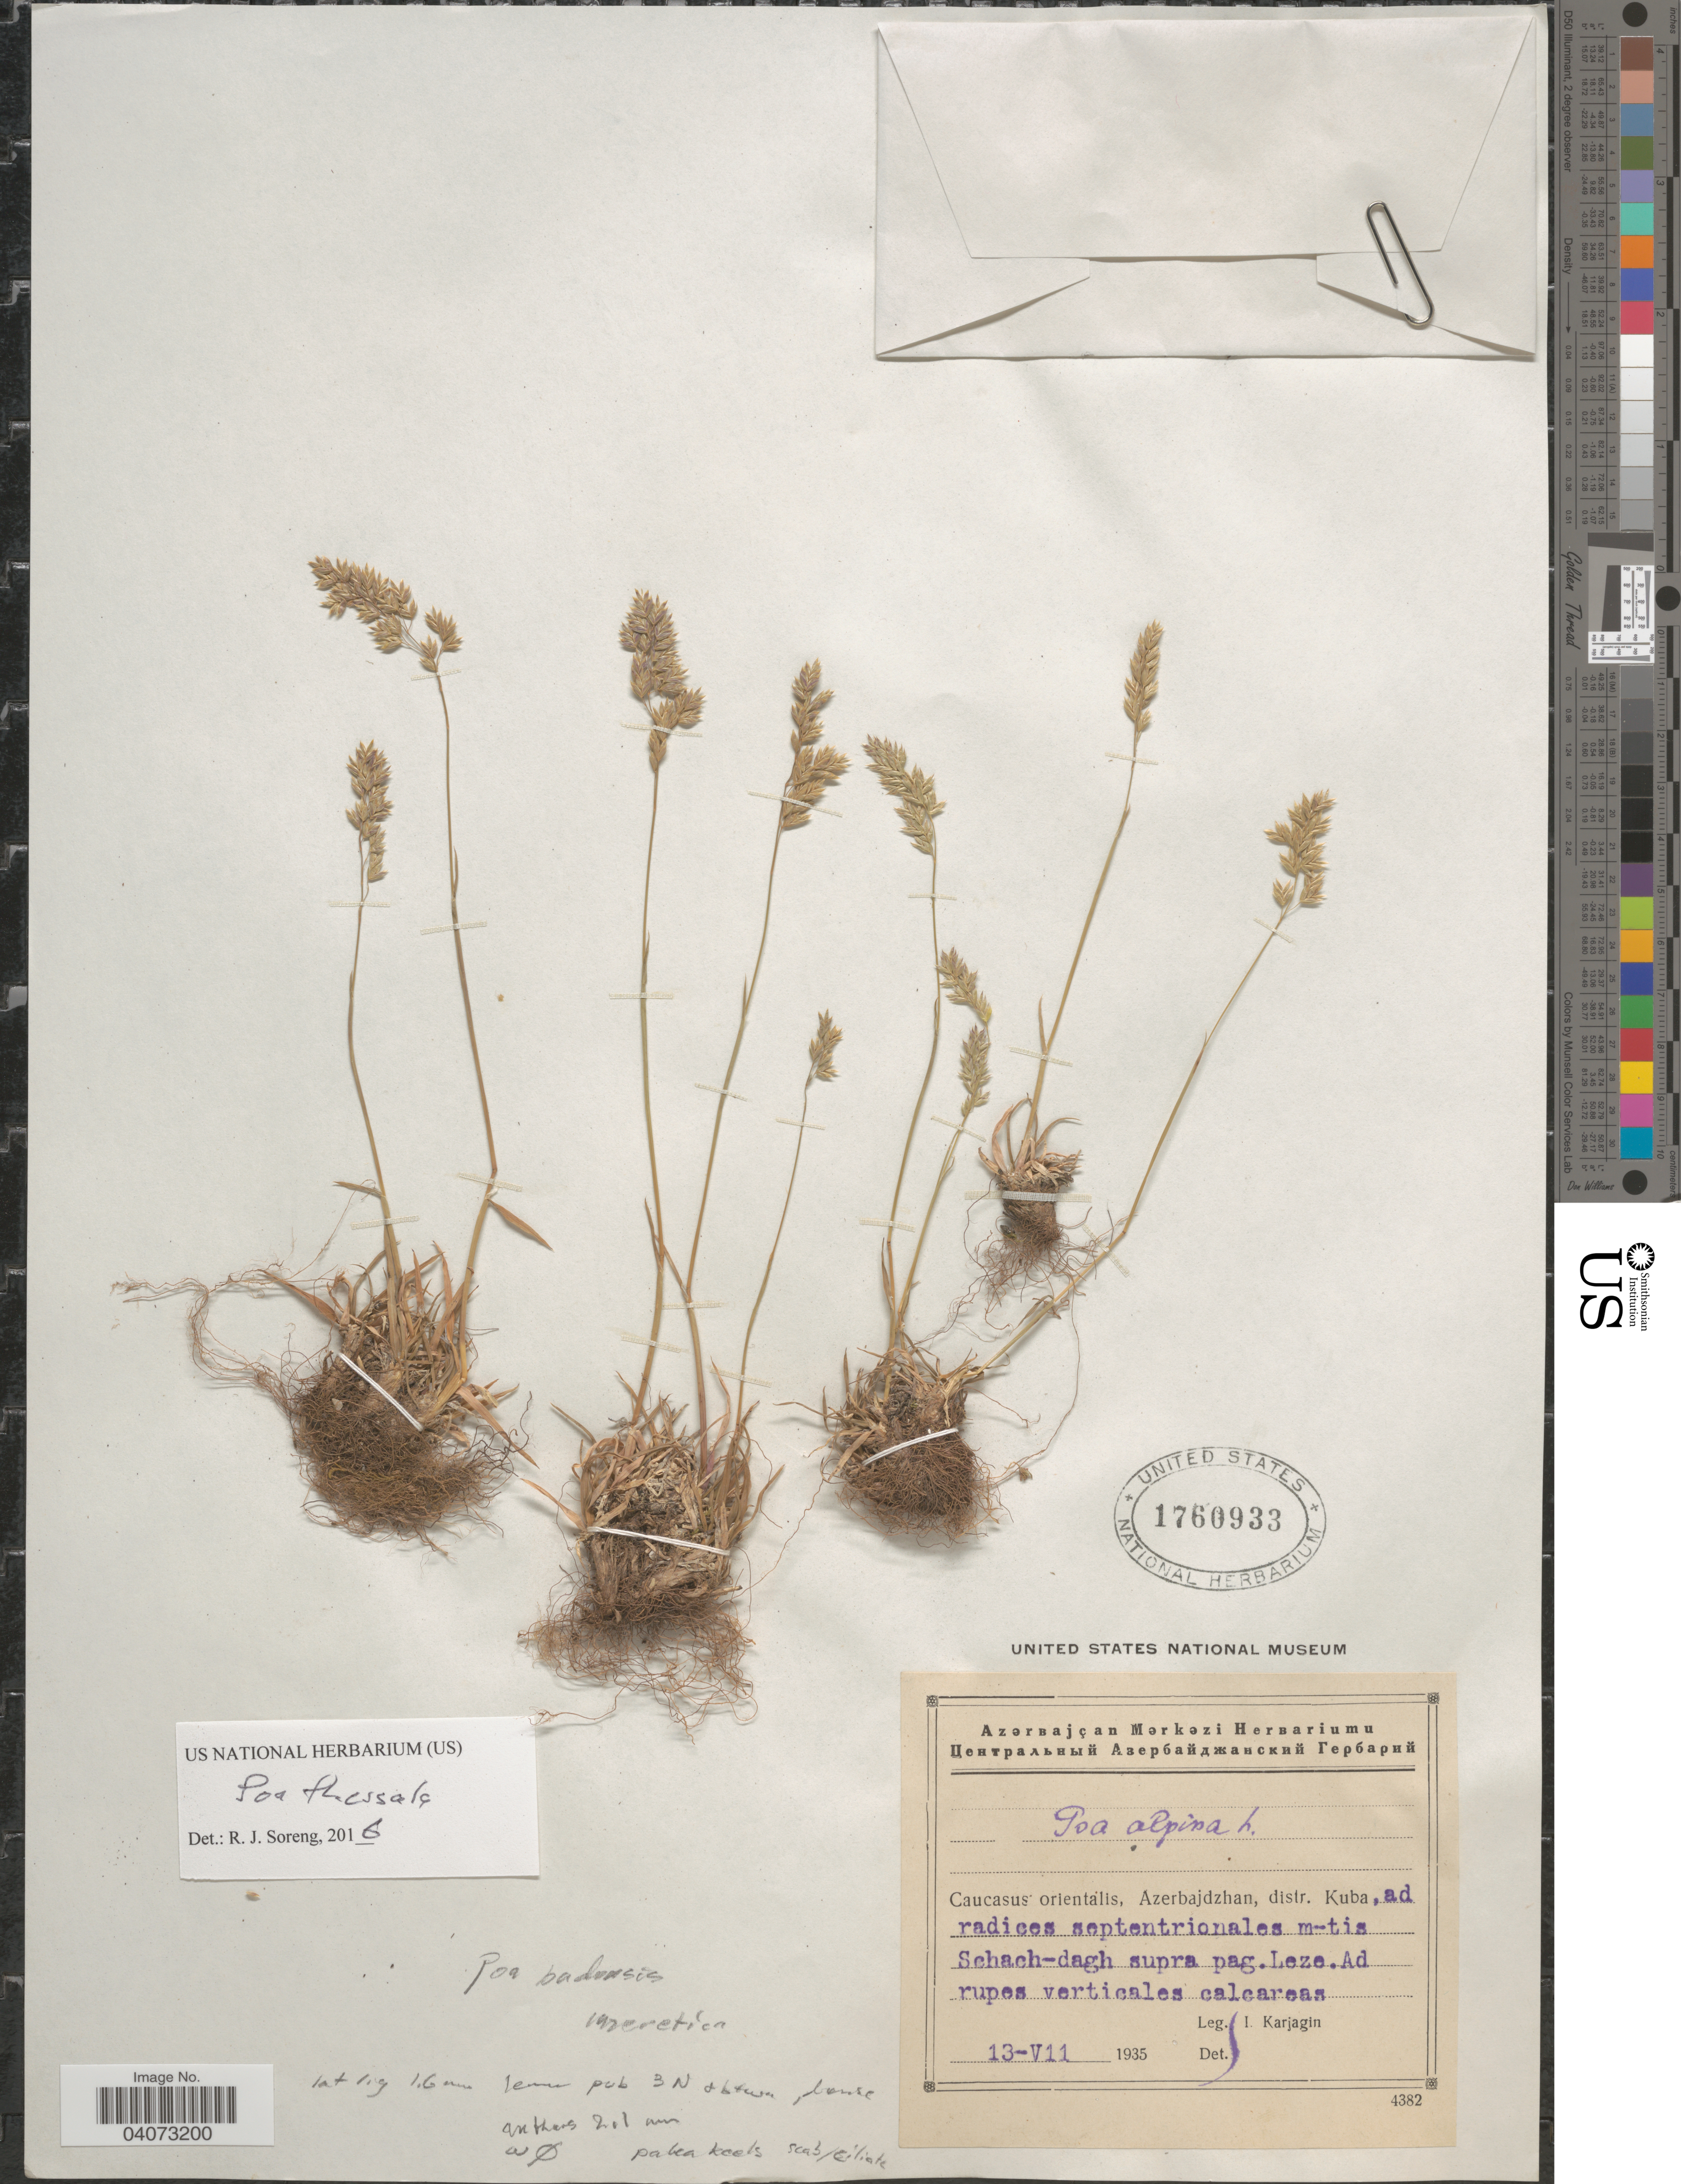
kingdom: Plantae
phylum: Tracheophyta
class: Liliopsida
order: Poales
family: Poaceae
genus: Poa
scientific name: Poa badensis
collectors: I. Karjagin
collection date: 1935-07-13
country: Azerbaijan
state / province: Quba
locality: Caucasus orientalis, Azerbajdzhan, distr. Kuba, ad radices septentrionalis m-tis Schach-dagh supra pag. Leze. Ad rupes verticales calcareas.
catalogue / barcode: US 1760933